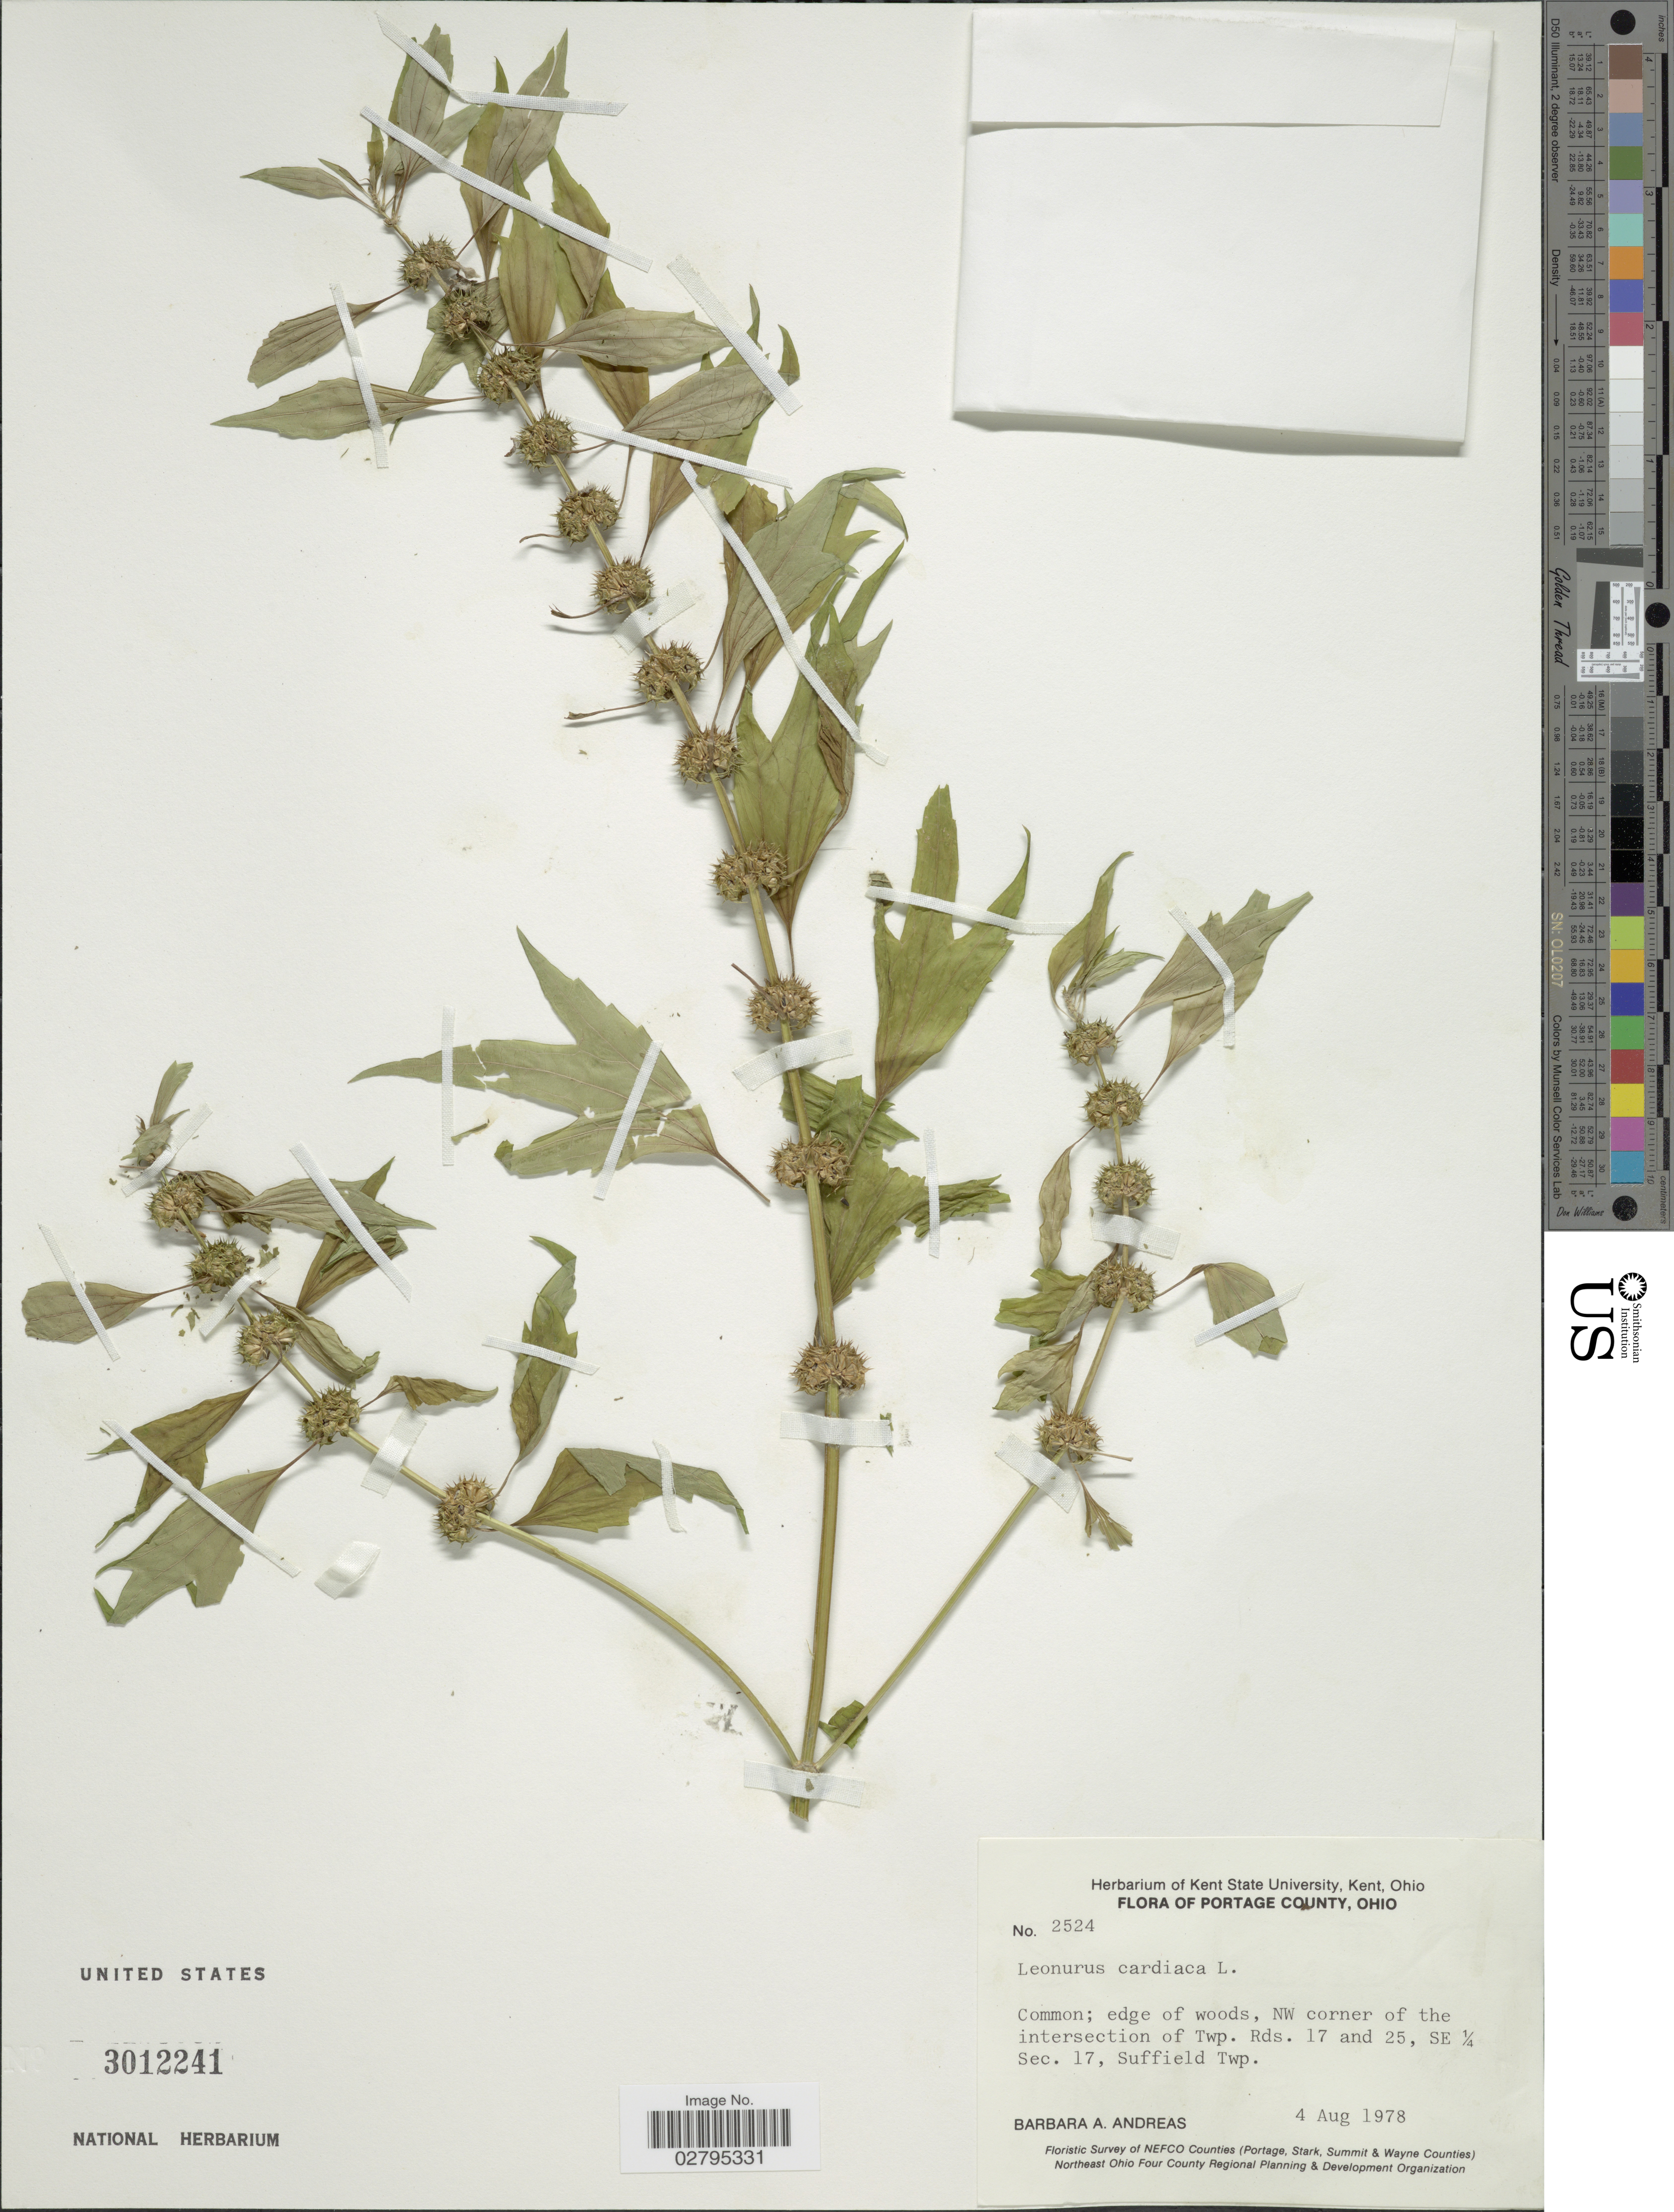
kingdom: Plantae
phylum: Tracheophyta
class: Magnoliopsida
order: Lamiales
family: Lamiaceae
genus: Leonurus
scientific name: Leonurus cardiaca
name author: L.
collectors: B. A. Andreas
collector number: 2524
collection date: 1978-08-04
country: United States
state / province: Ohio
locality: Portage County, edge of woods, NW corner of the intersection of Twp. Rds. 17 and 25, SE 1/4 Sec. 17, Suffield Twp.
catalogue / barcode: US 3012241